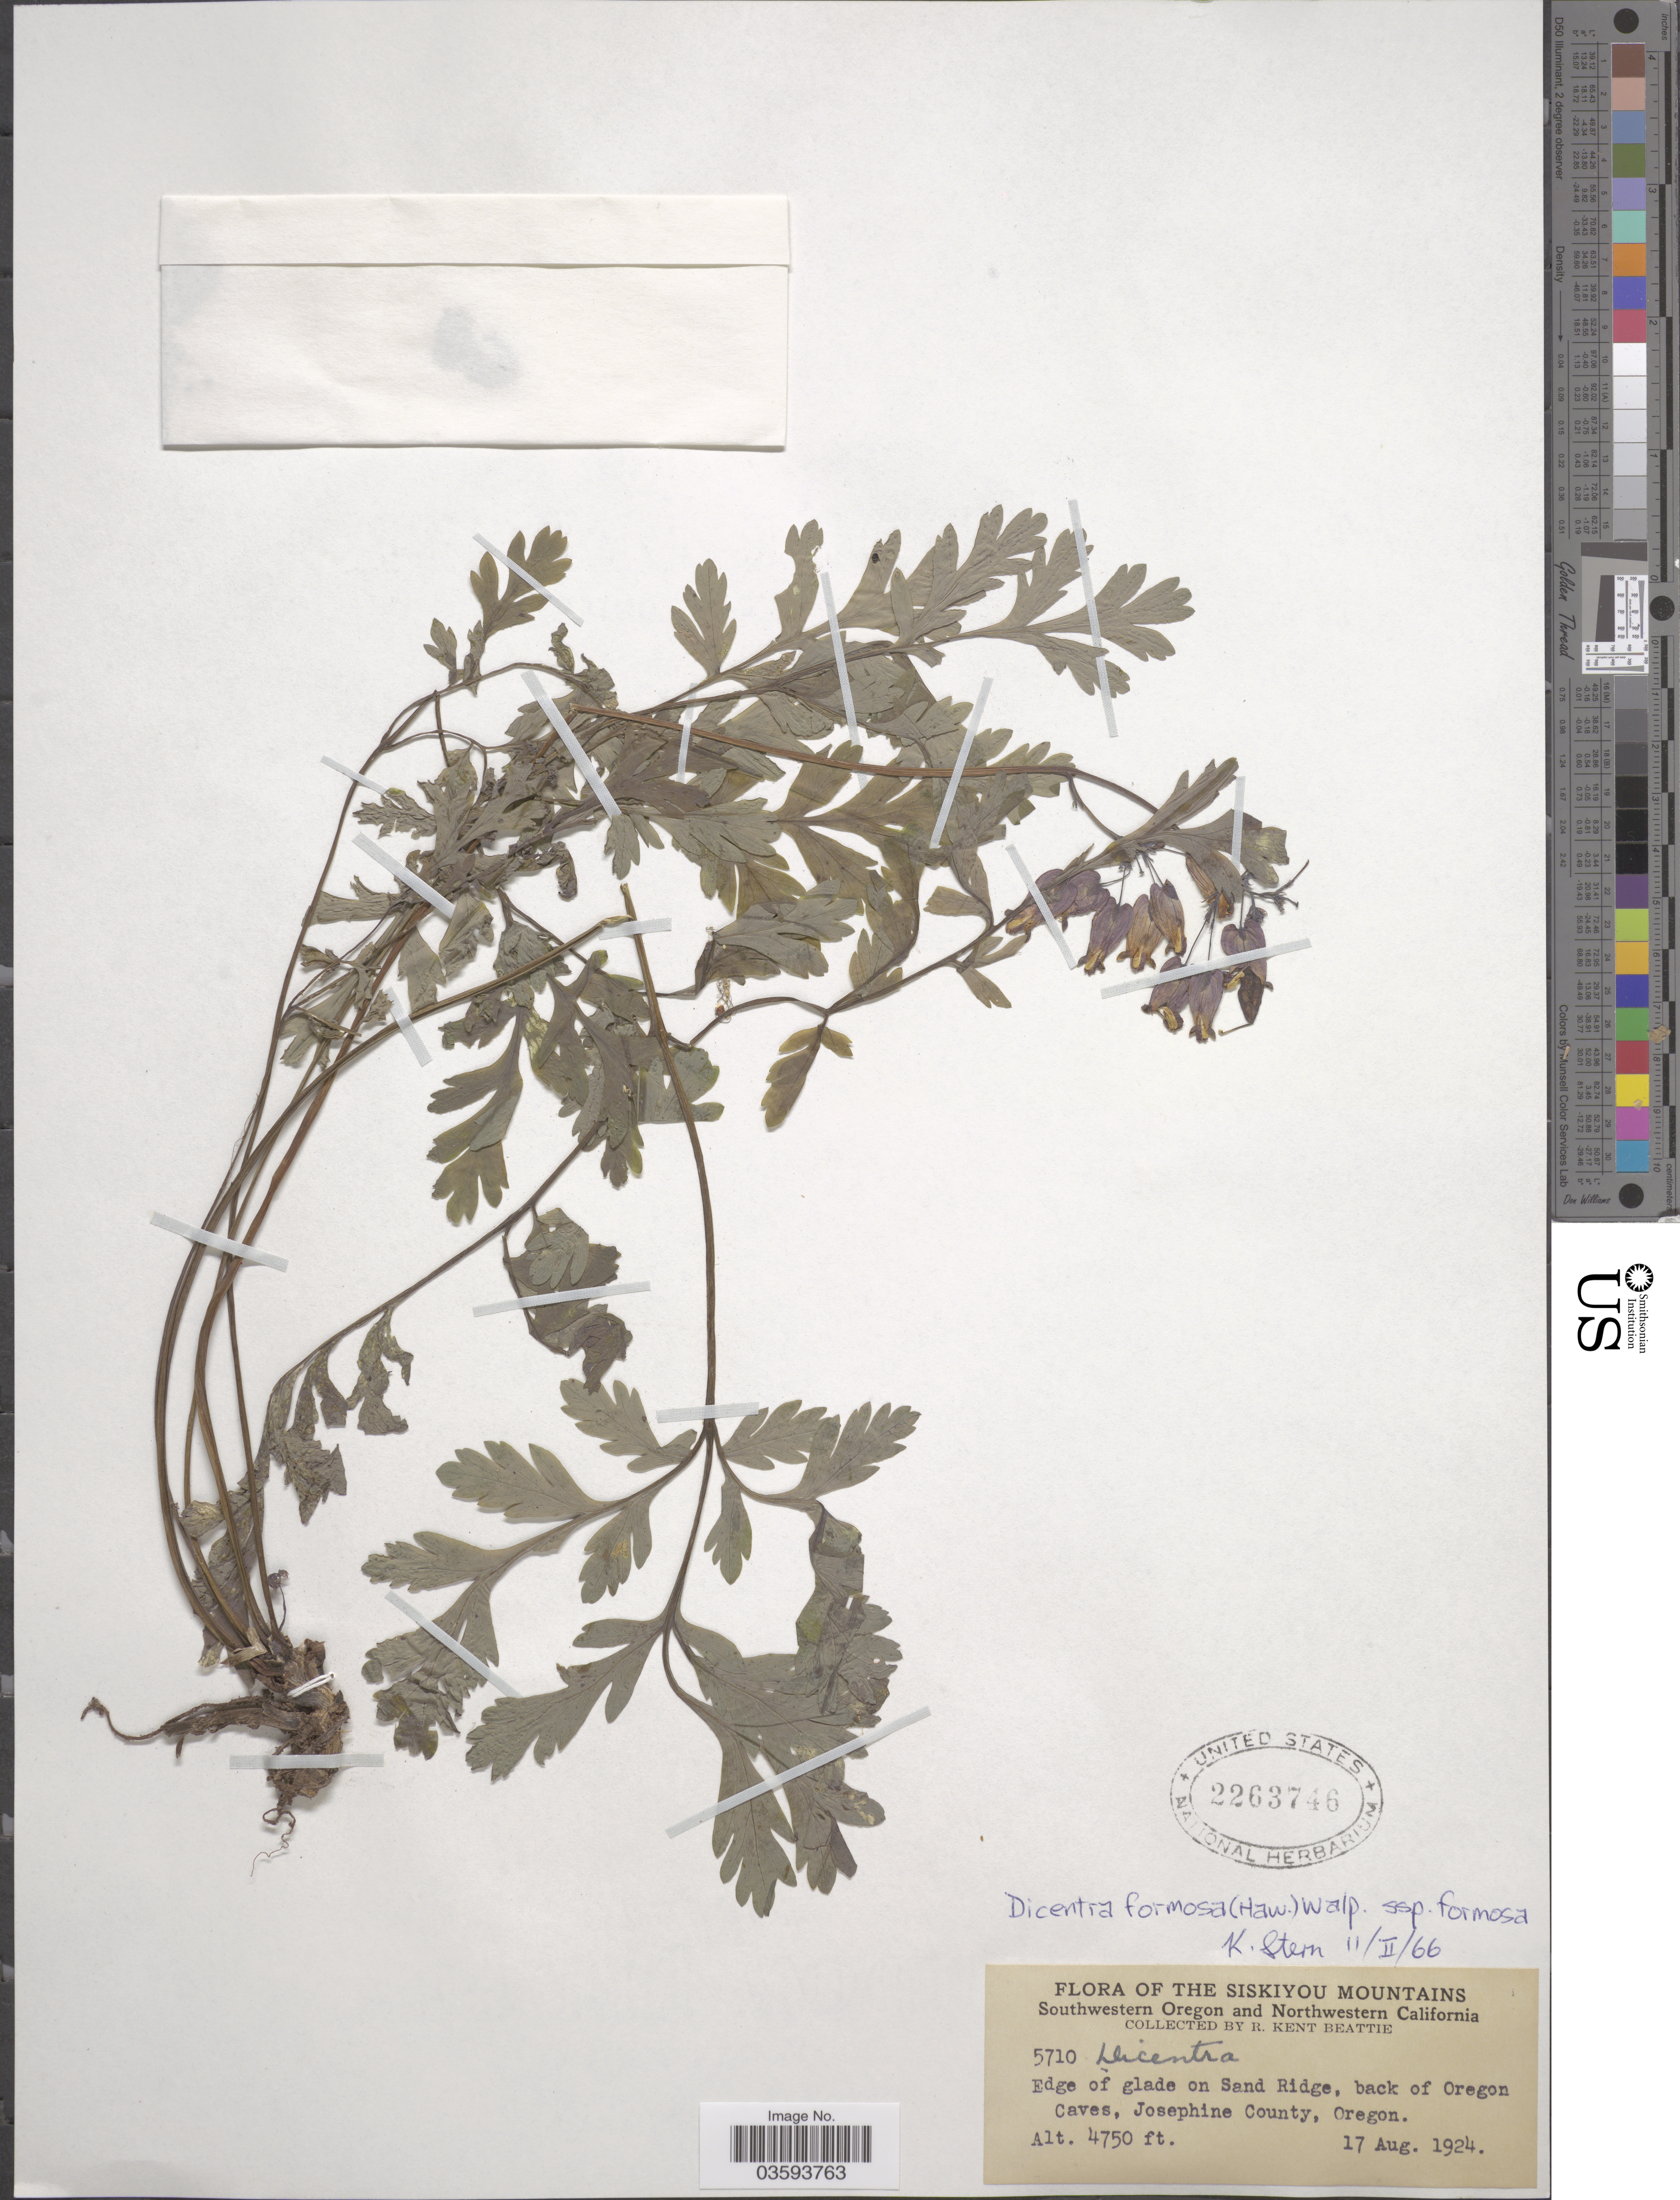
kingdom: Plantae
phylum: Tracheophyta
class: Magnoliopsida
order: Ranunculales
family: Papaveraceae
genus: Dicentra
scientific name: Dicentra formosa subsp. formosa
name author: (Haw.) Walp.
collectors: R. K. Beattie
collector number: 5710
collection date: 1924-08-17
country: United States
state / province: Oregon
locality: The Siskiyou Mountains. Southwestern Oregon. Edge of glade on Sand Ridge, back of Oregon Caves, Josephine County.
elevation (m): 1448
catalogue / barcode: US 2263746